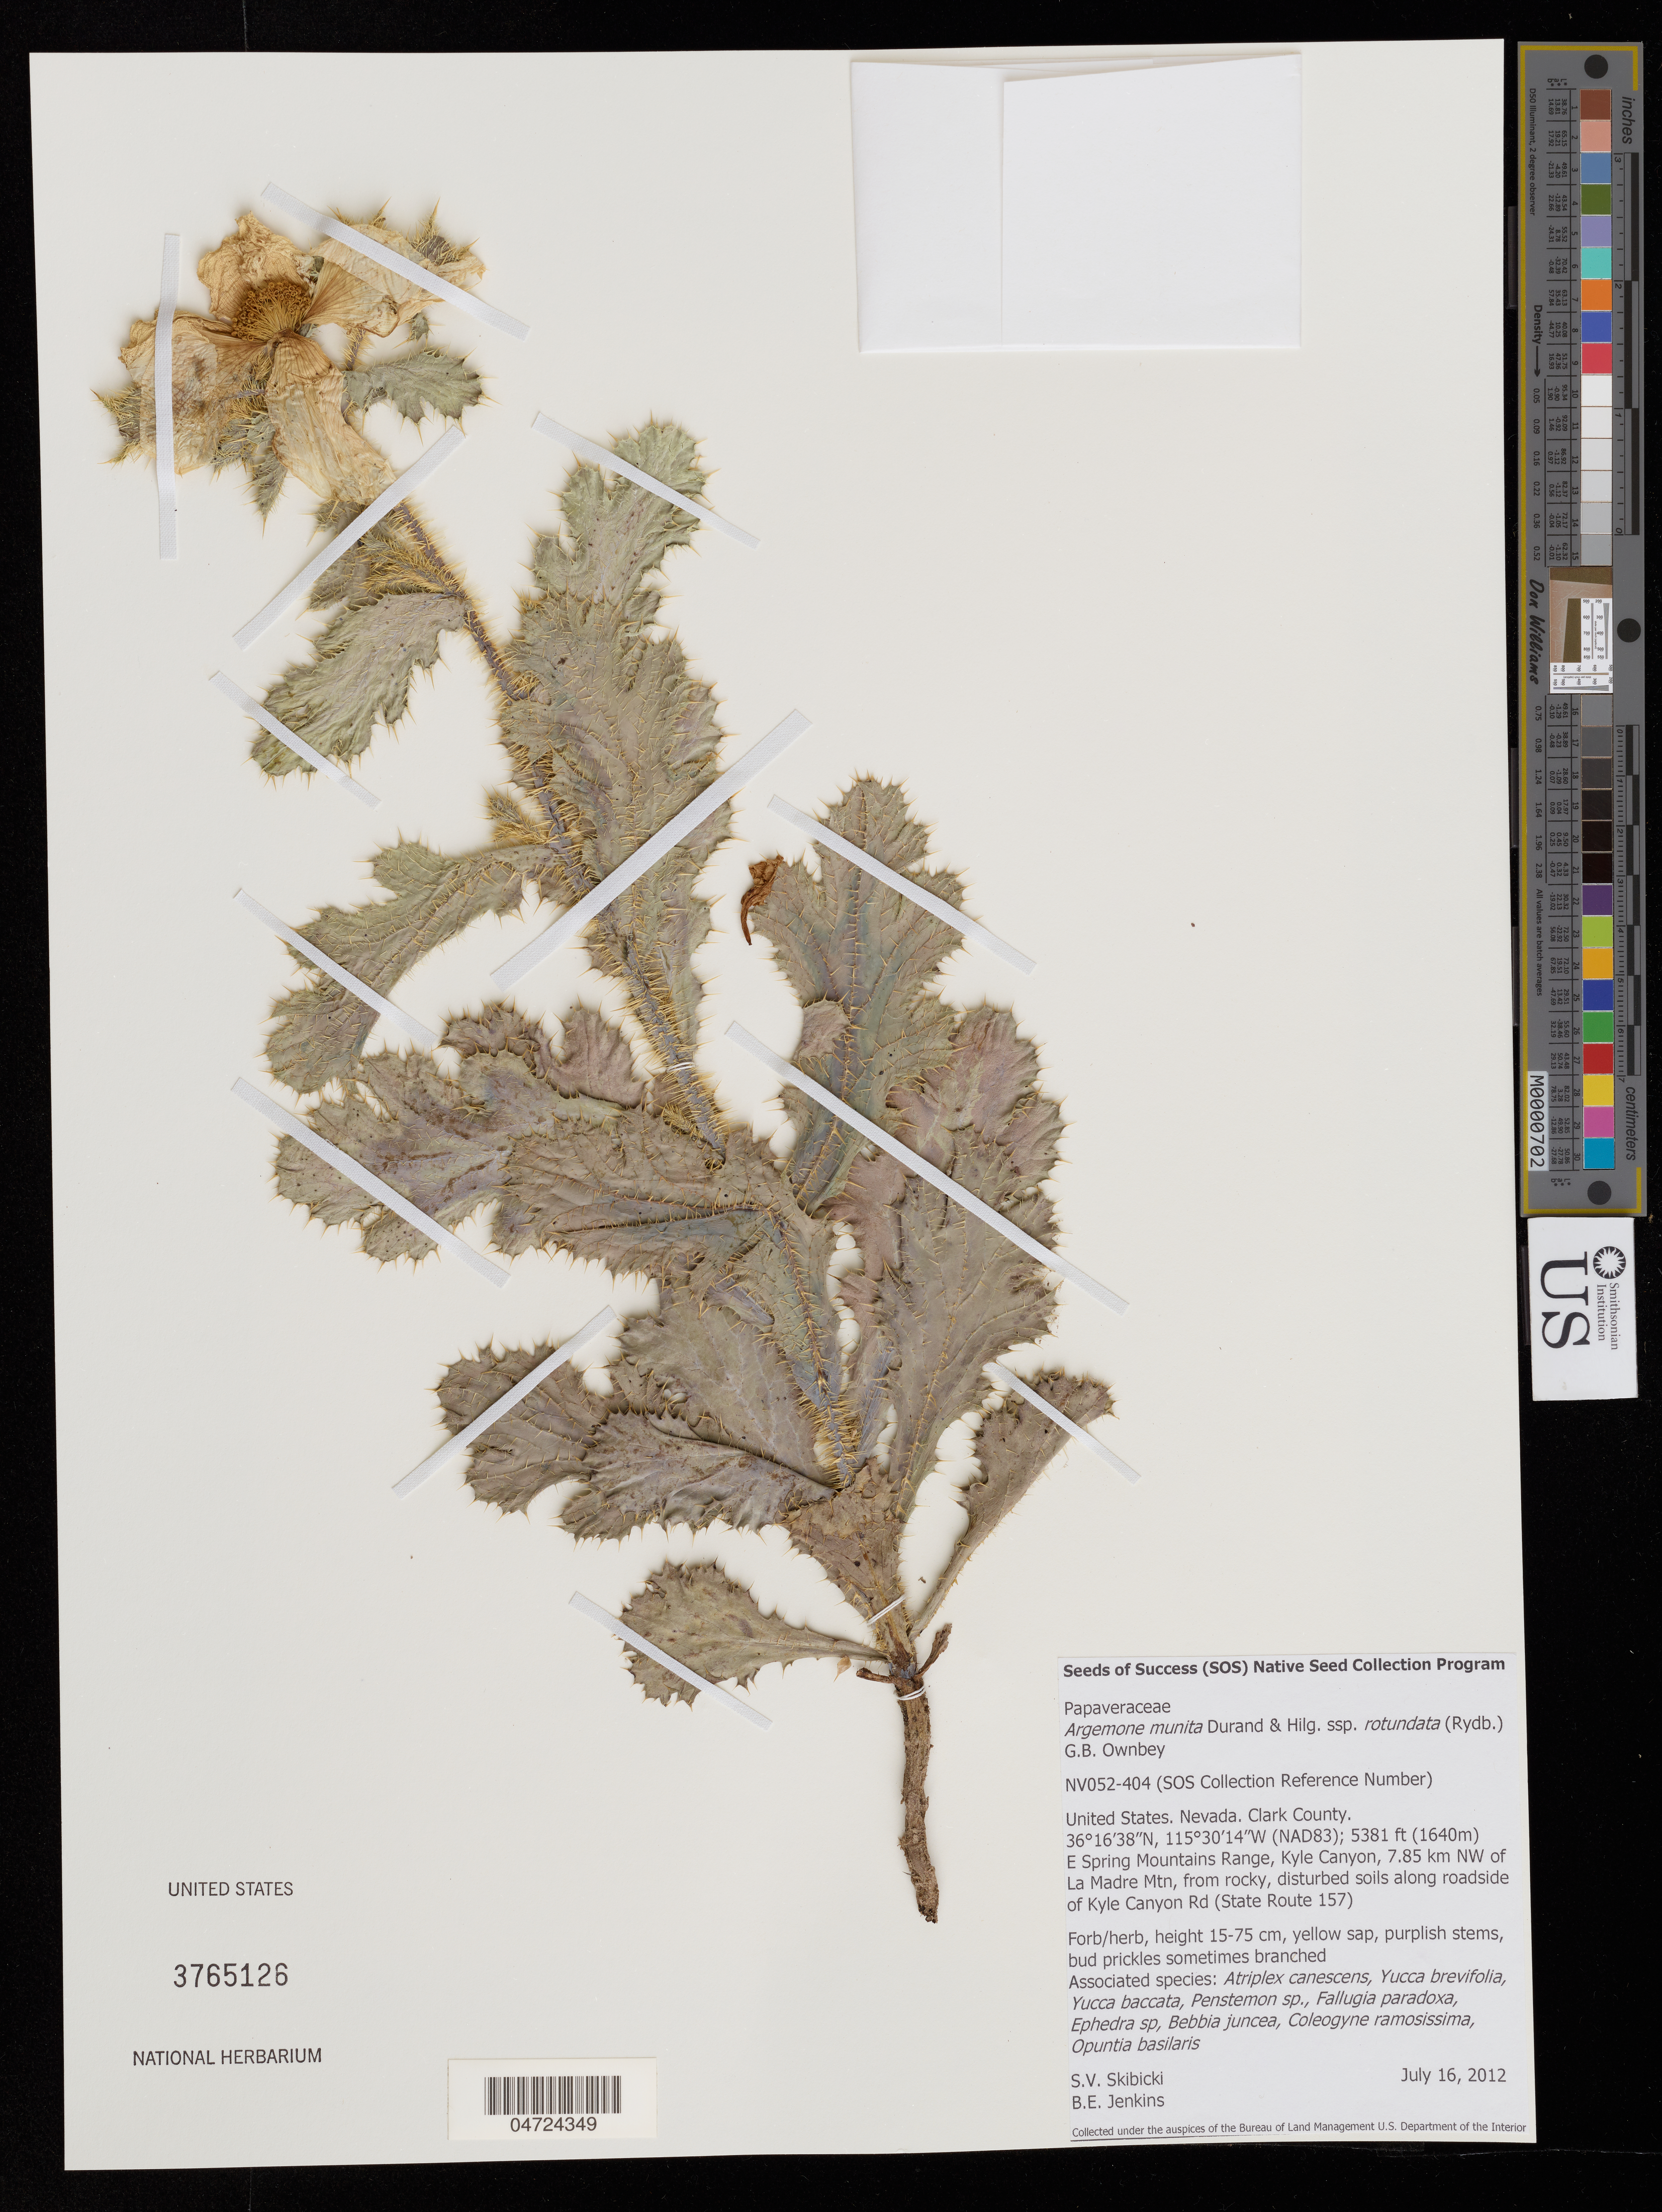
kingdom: Plantae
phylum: Tracheophyta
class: Magnoliopsida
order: Ranunculales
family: Papaveraceae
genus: Argemone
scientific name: Argemone munita subsp. rotundata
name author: (Rydb.) G.B. Ownbey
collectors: S. Skibicki & B. Jenkins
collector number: NV052-404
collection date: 2012-07-16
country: United States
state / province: Nevada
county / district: Clark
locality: Clark County. E Spring Mountains Range, Kyle Canyon, 7.85 km NW of La Madre Mtn, from rocky, disturbed soils along roadside of Kyle Canyon Rd (State Route 157).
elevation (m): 1640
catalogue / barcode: US 3765126